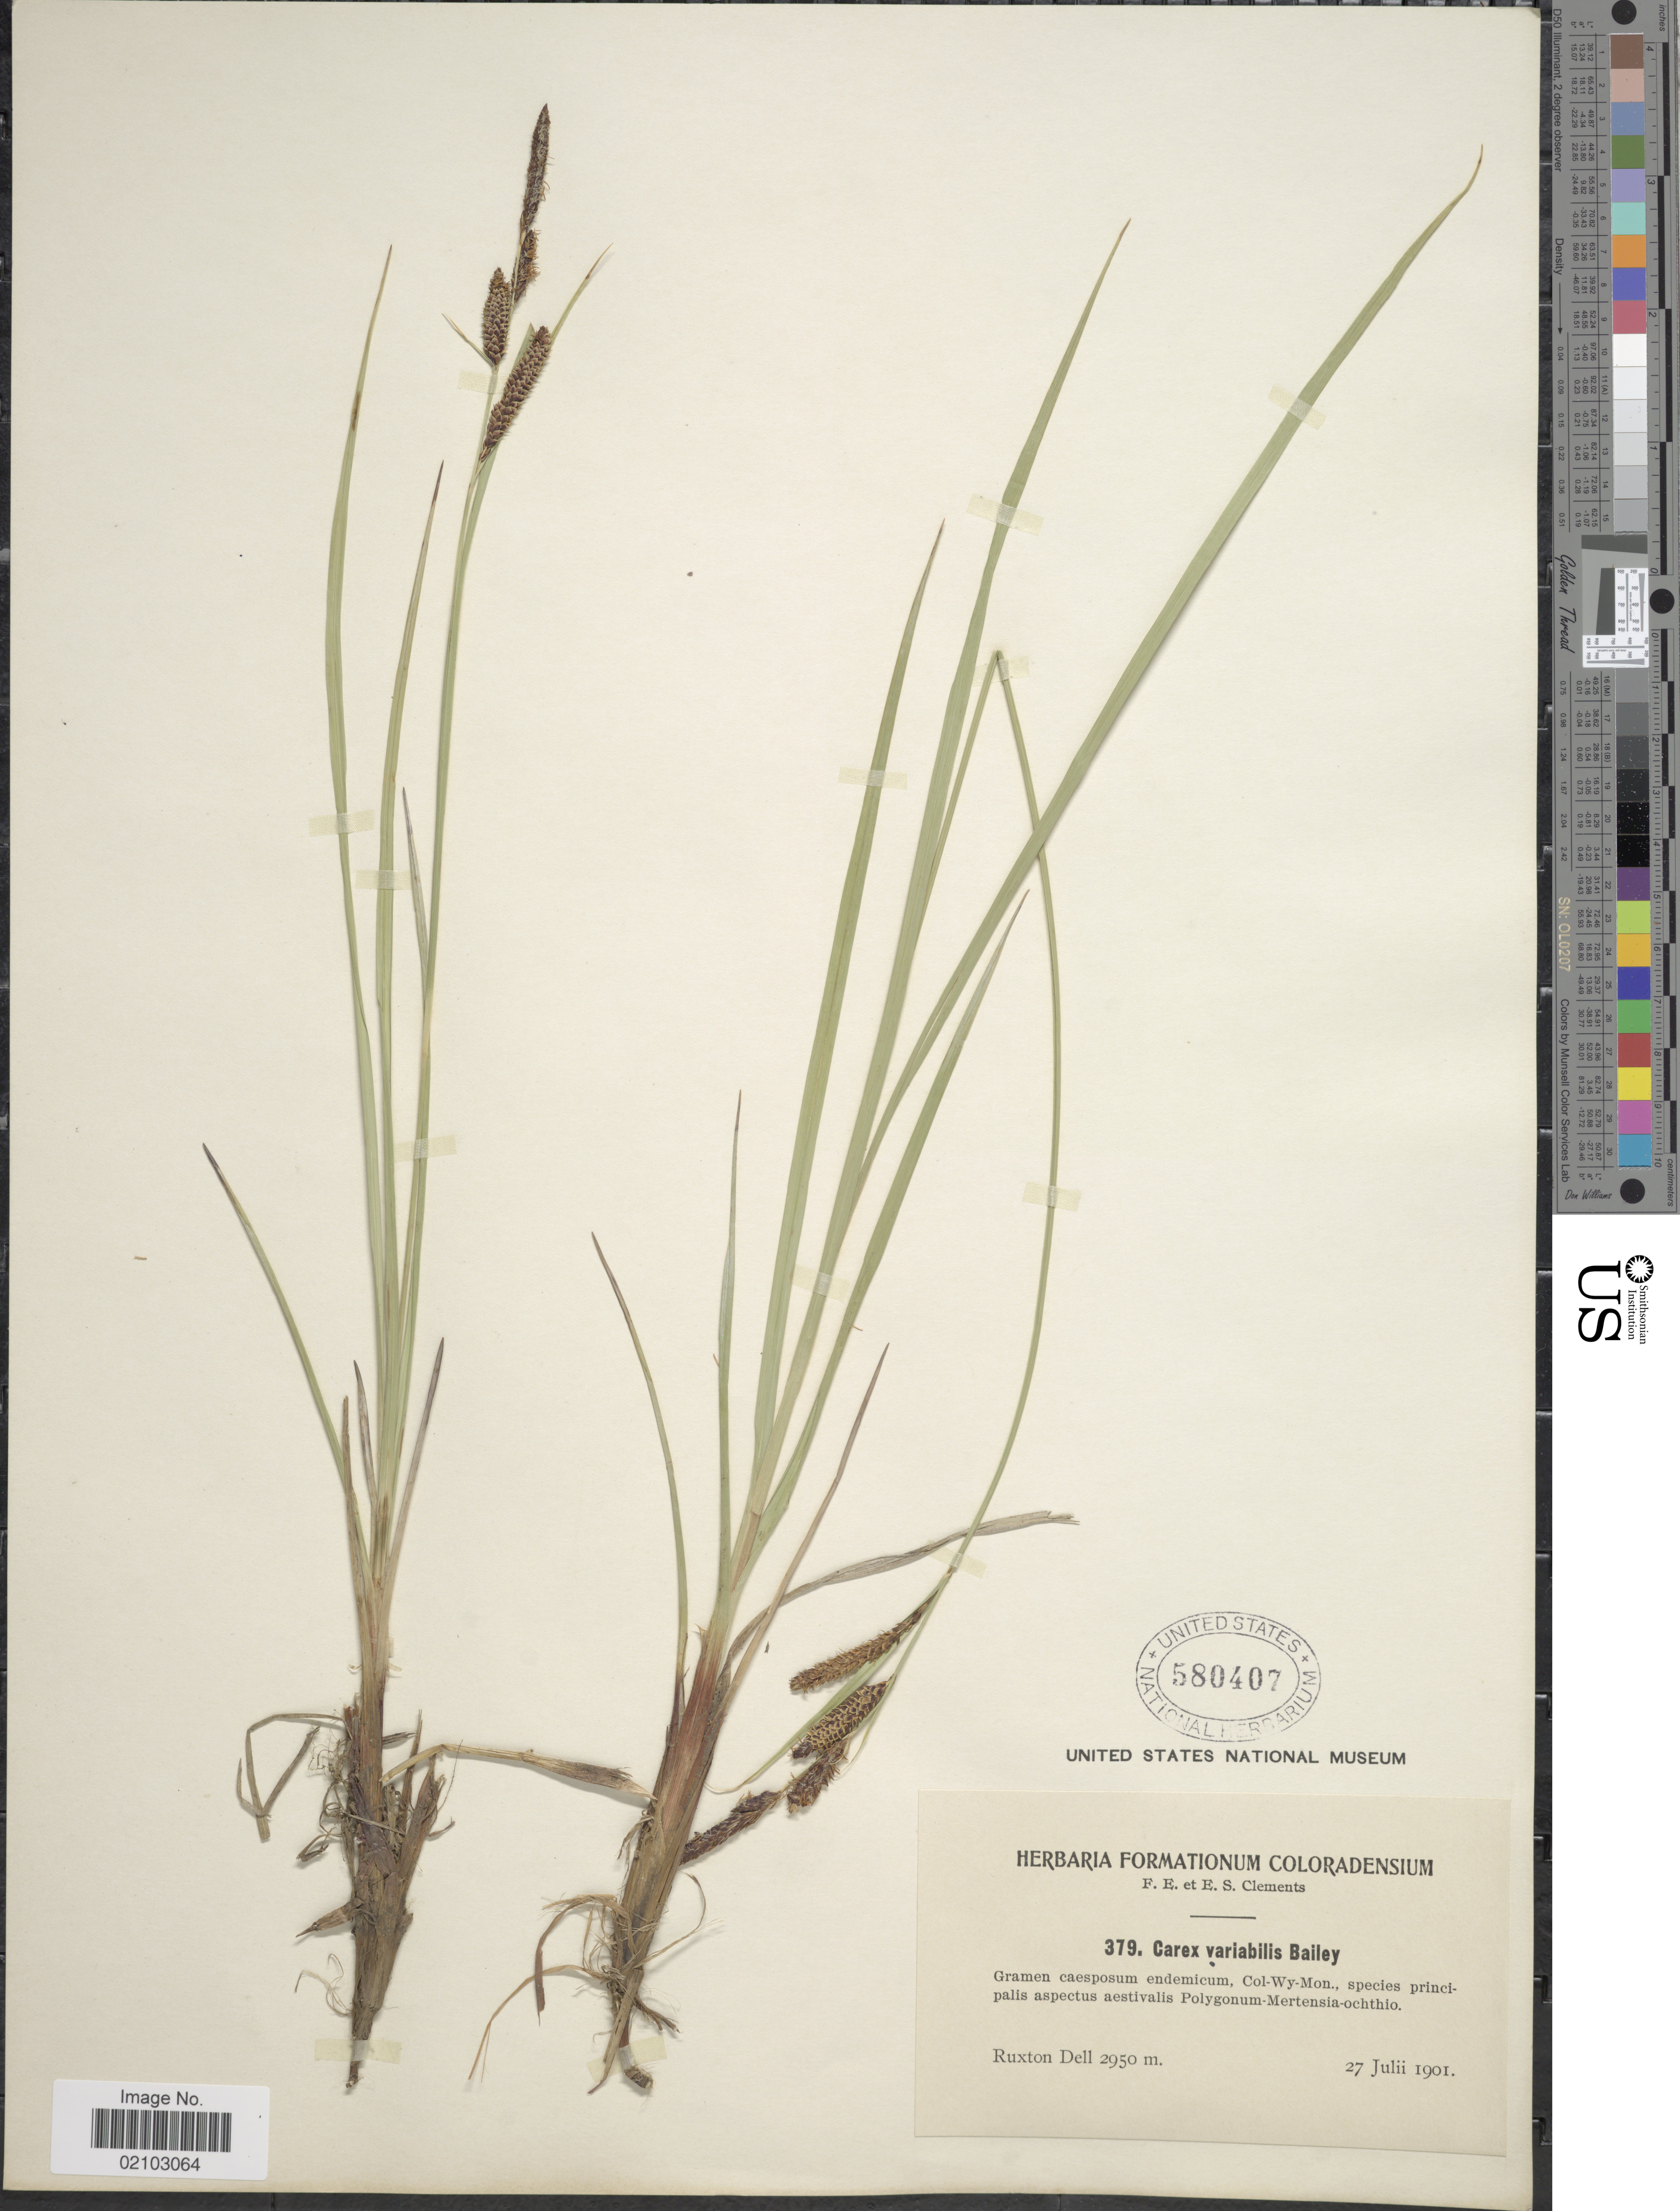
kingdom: Plantae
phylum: Tracheophyta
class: Liliopsida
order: Poales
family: Cyperaceae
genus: Carex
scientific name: Carex aquatilis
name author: Wahlenb.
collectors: F. E. Clements & E. S. Clements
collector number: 379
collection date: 1901-07-27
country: United States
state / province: Colorado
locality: Ruxton Dell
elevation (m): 2950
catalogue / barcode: US 580407